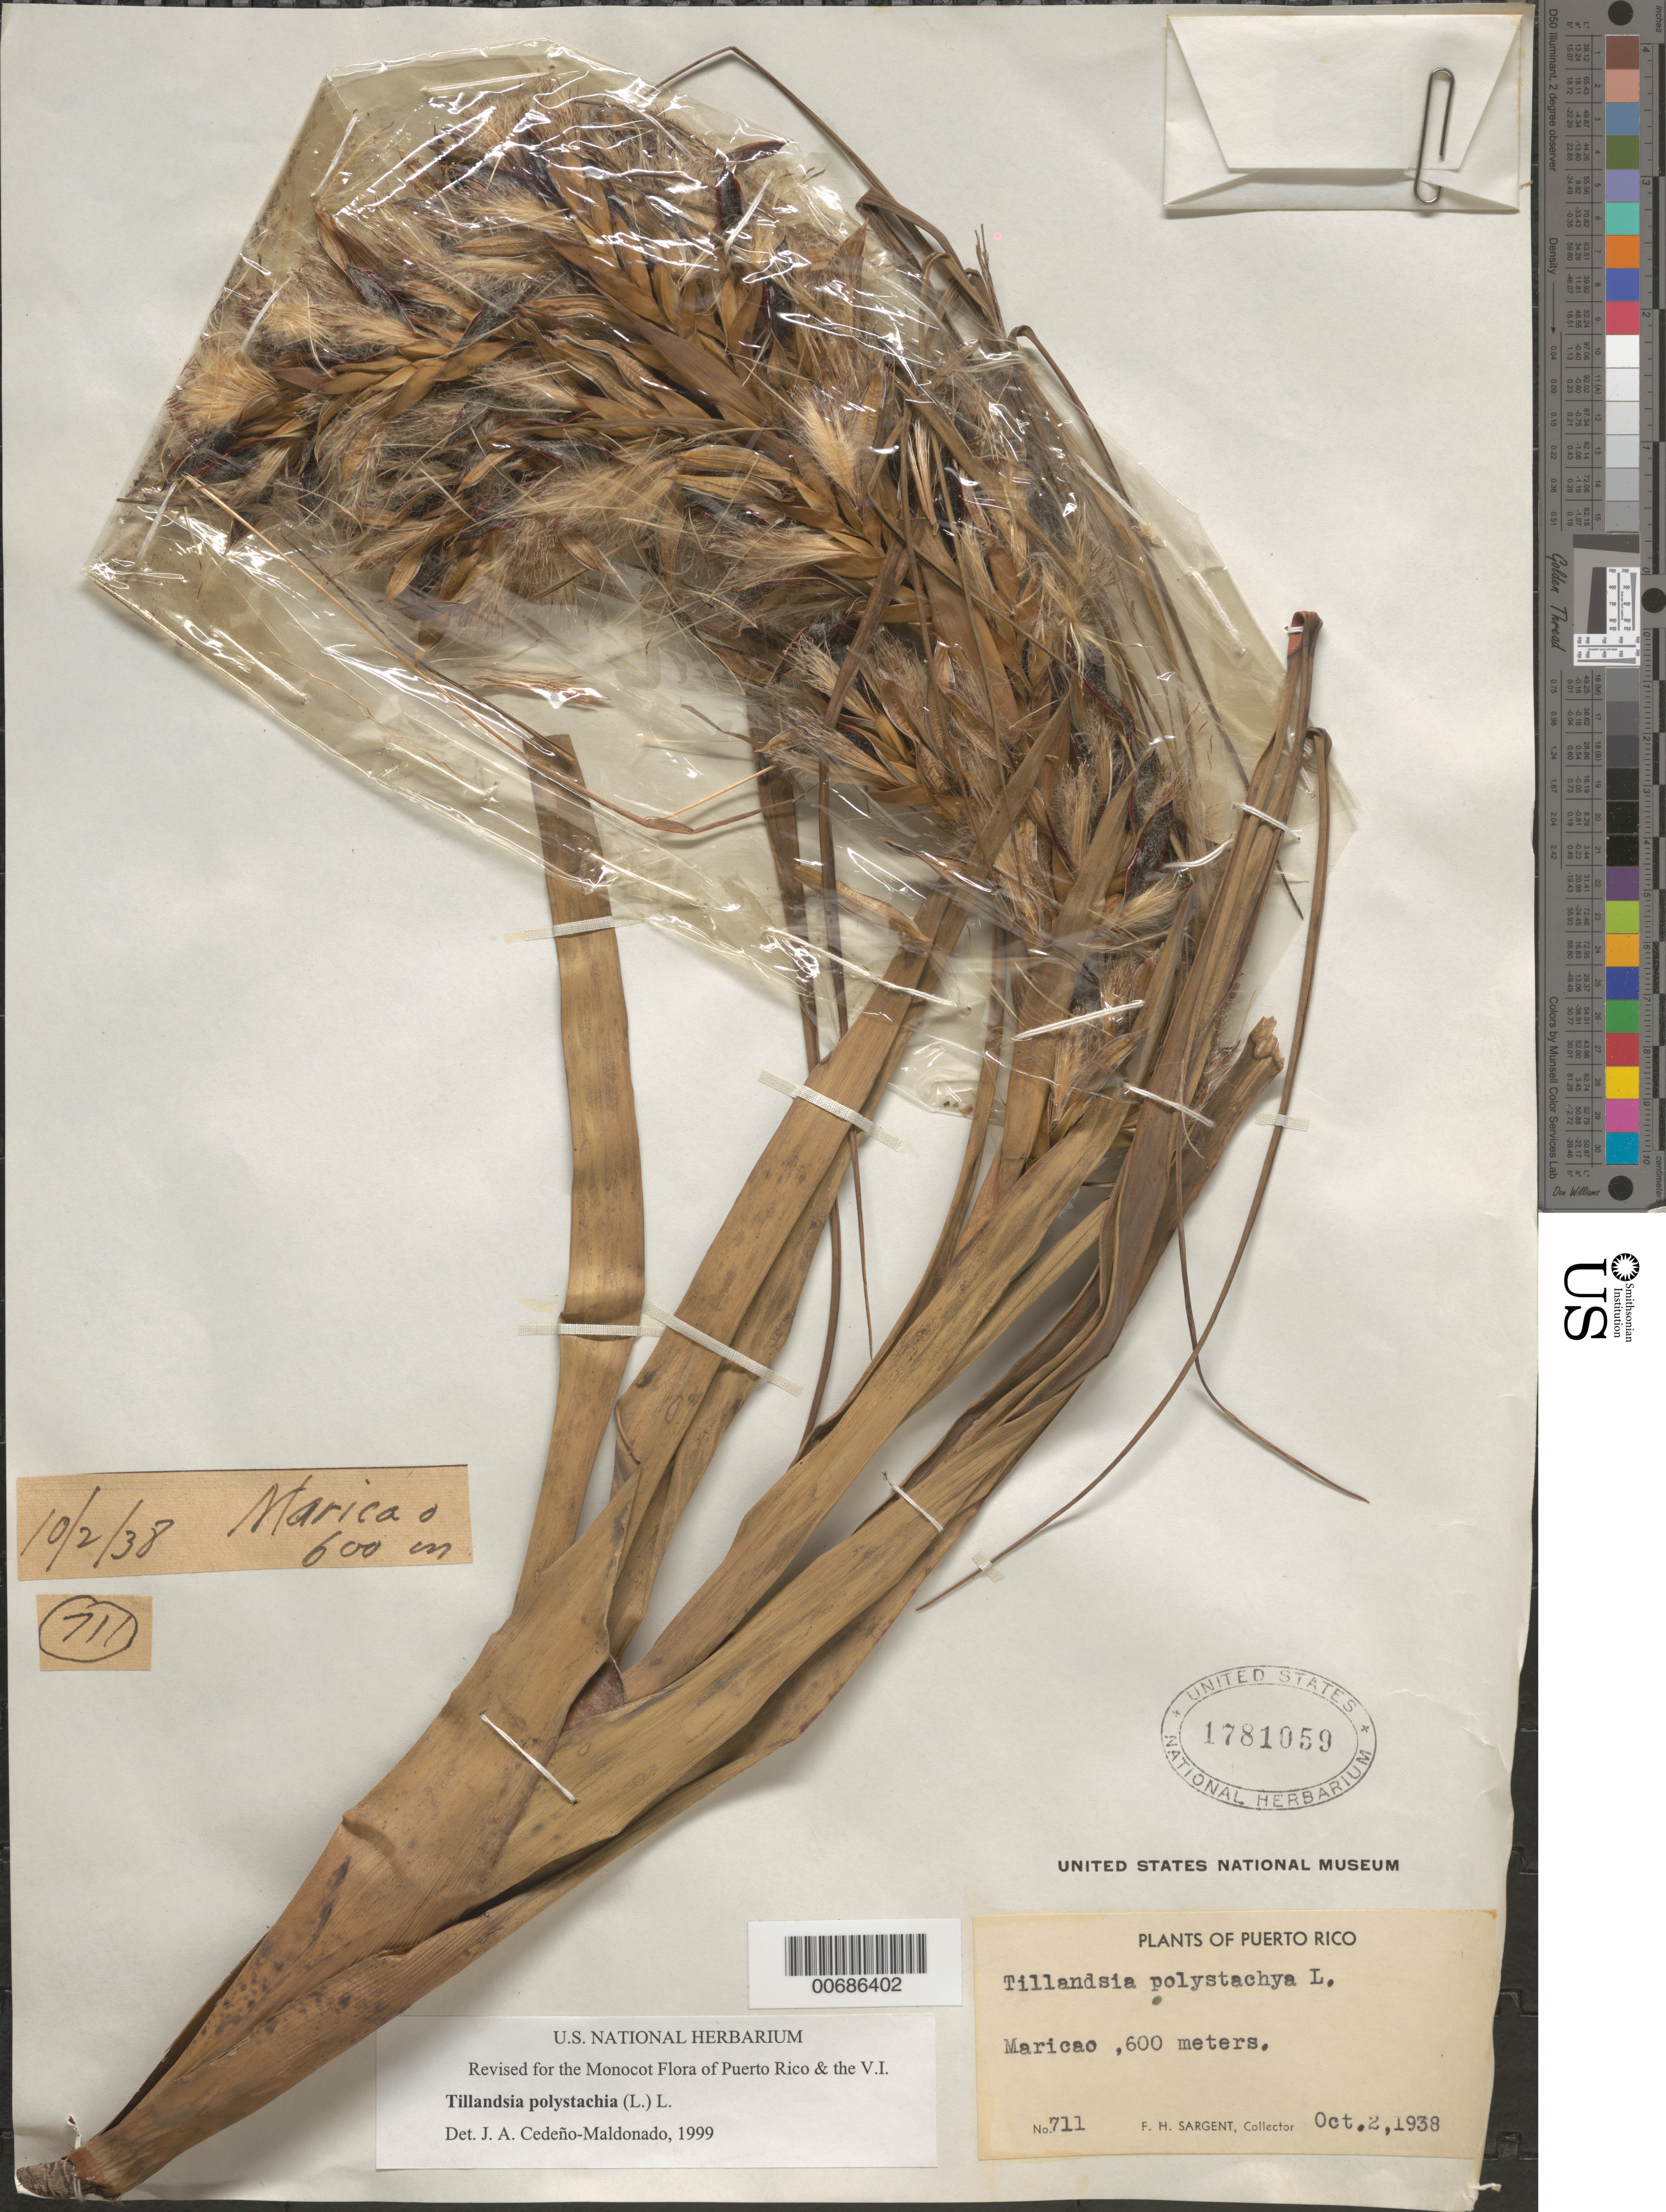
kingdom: Plantae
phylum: Tracheophyta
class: Liliopsida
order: Poales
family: Bromeliaceae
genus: Tillandsia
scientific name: Tillandsia polystachia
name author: (L.) L.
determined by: Espejo, Adolfo; López Ferrari, Ana R.; Ramírez M., Ivon M.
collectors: F. H. Sargent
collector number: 711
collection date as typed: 02 Oct 1938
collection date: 1938-10-02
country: Puerto Rico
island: Greater Antilles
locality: Maricao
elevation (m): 600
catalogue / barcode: US 1781059